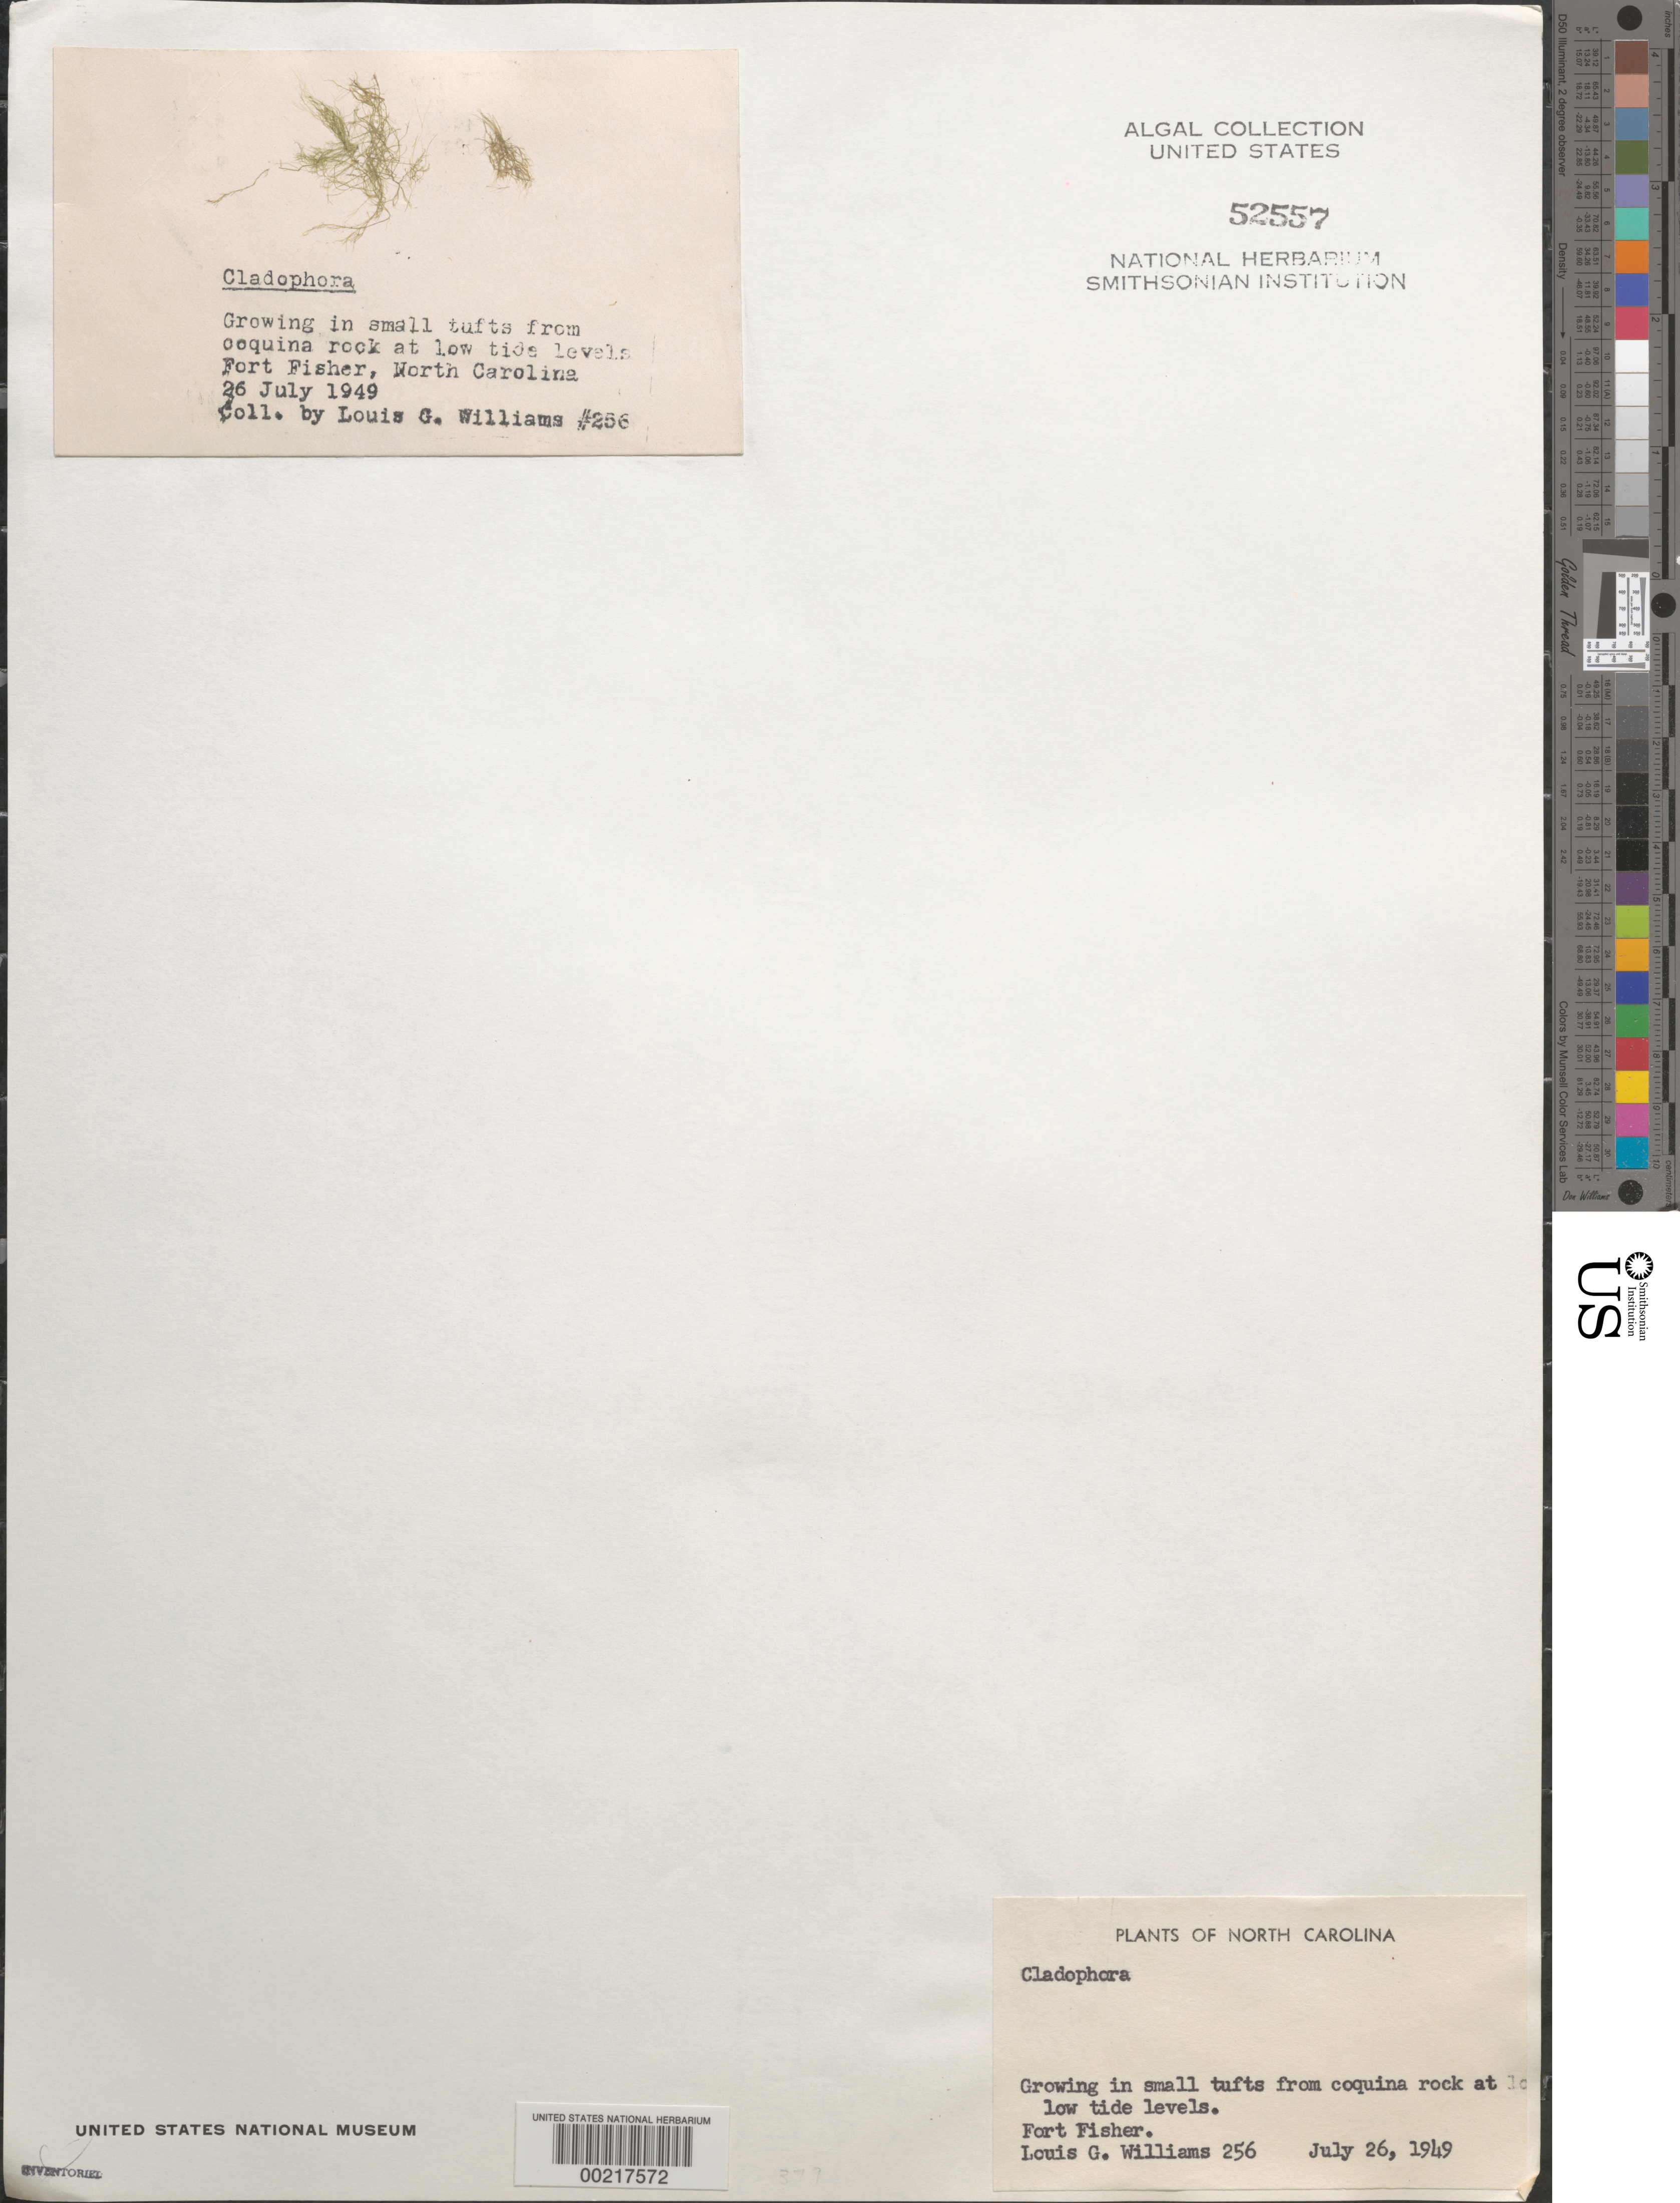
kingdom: Plantae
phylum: Chlorophyta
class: Ulvophyceae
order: Cladophorales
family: Cladophoraceae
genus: Cladophora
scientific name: Cladophora sp.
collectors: L. G. Williams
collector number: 256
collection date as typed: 26 Jul 1949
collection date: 1949-07-26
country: United States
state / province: North Carolina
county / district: New Hanover County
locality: Fort Fisher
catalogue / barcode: US 52557